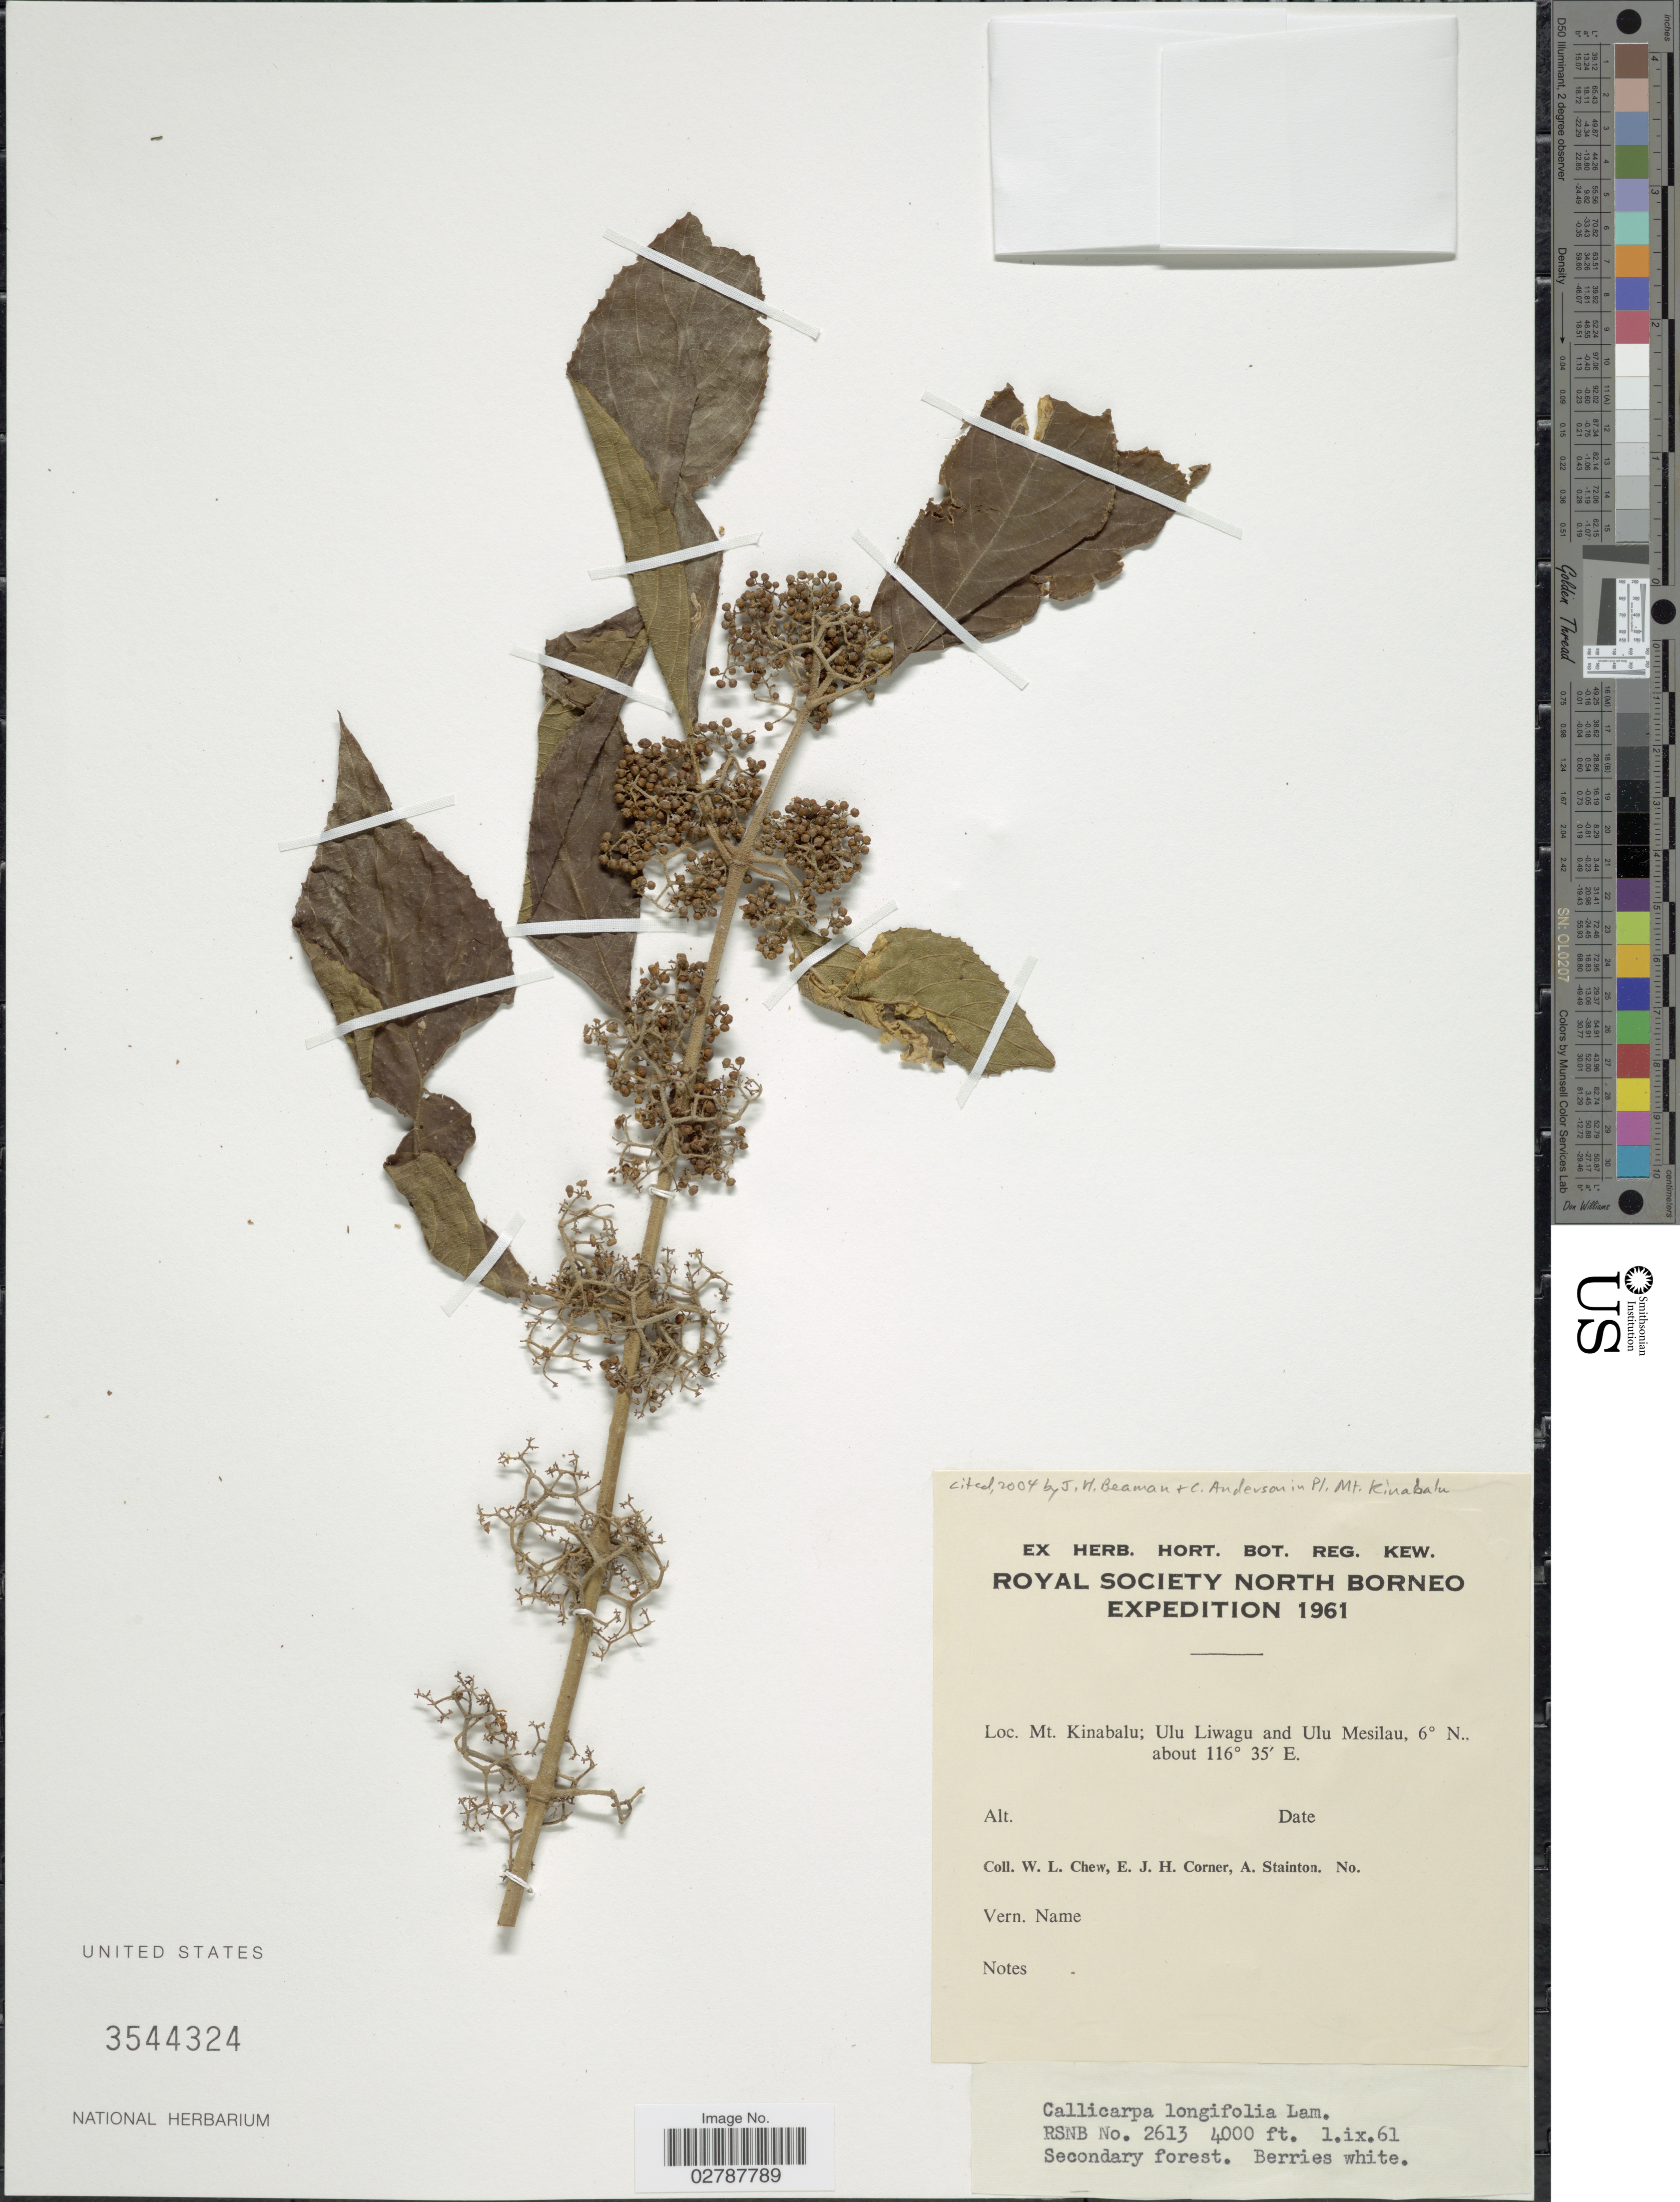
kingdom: Plantae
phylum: Tracheophyta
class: Magnoliopsida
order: Lamiales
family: Lamiaceae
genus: Callicarpa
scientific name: Callicarpa longifolia f. longifolia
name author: Lam.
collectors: W. Chew, E. Corner & A. Stainton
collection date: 1961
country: Malaysia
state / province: Sabah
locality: North Borneo. Mt. Kinabalu; Ulu Liwagu and Ulu Mesilau.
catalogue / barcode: US 3544324